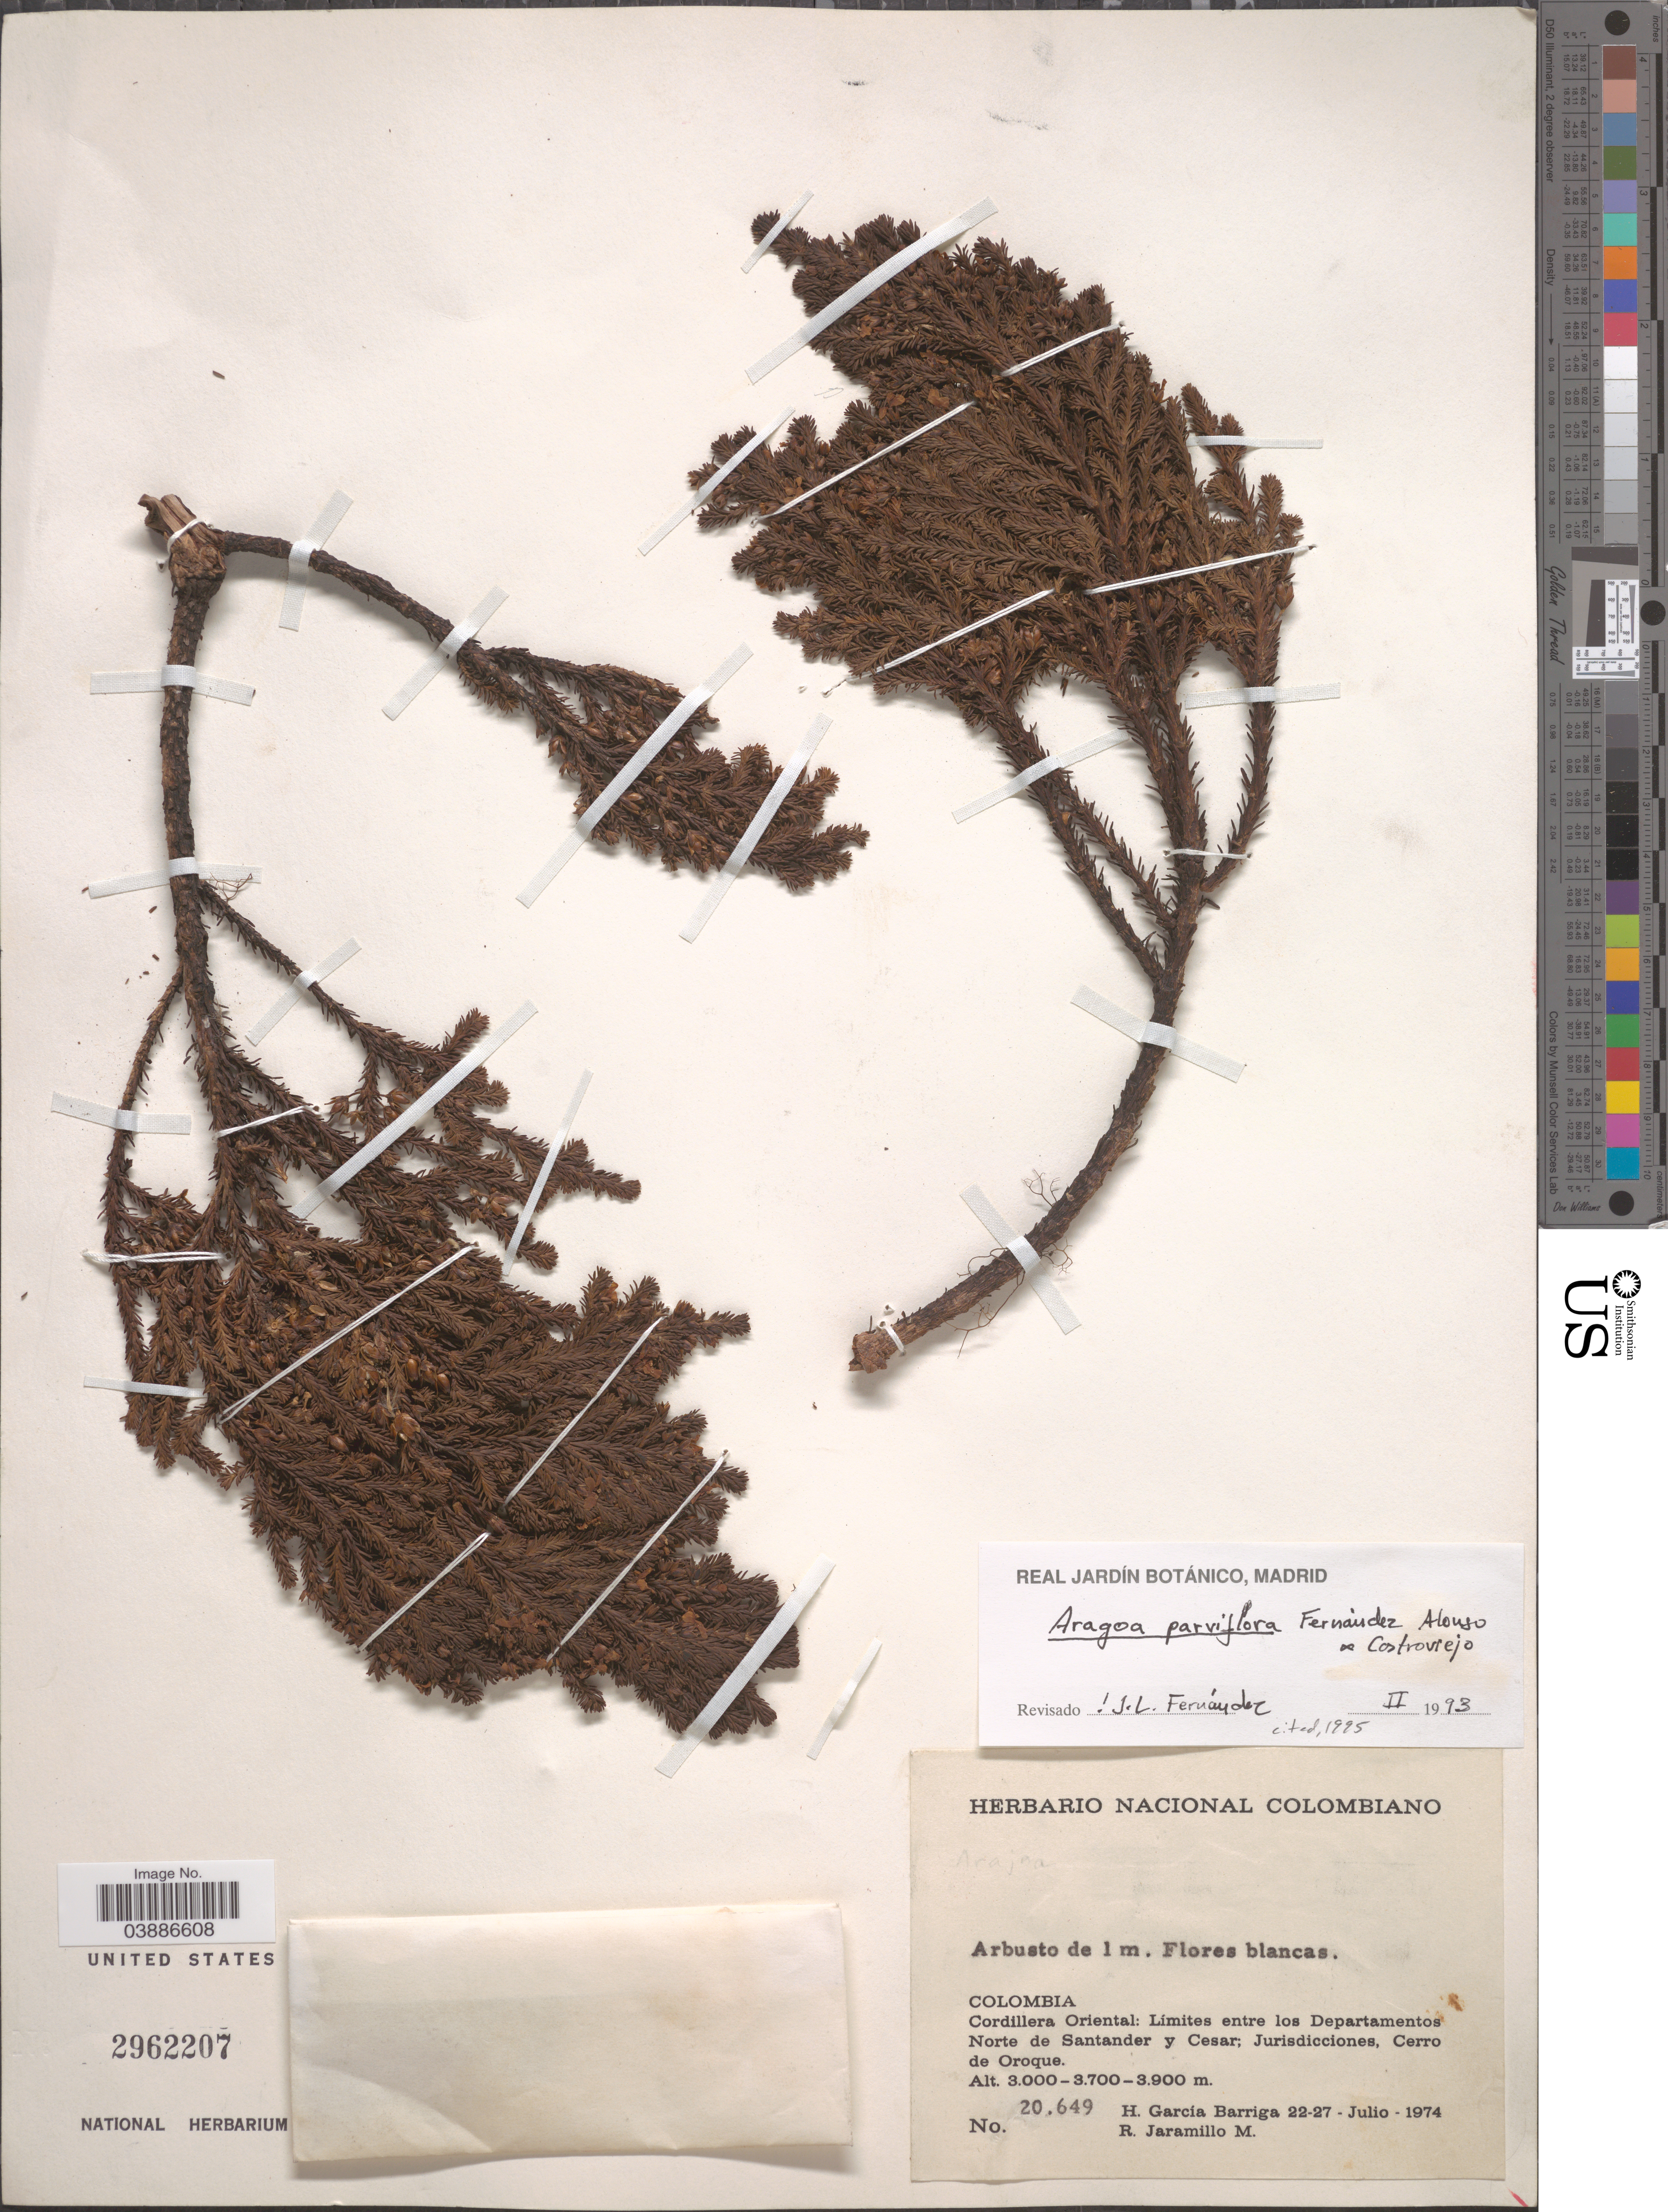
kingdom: Plantae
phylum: Tracheophyta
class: Magnoliopsida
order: Lamiales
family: Plantaginaceae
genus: Aragoa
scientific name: Aragoa parviflora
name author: Fern. Alonso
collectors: H. García Barriga & R. Jaramillo M.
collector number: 20649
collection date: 1974-07-22/1974-07-27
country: Colombia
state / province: Norte de Santander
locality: Cordillera Oriental: Límites entre los Departamentos Norte de Santander y Cesar; Jurisdicciones, Cerro de Oroque.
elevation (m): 3000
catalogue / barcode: US 2962207